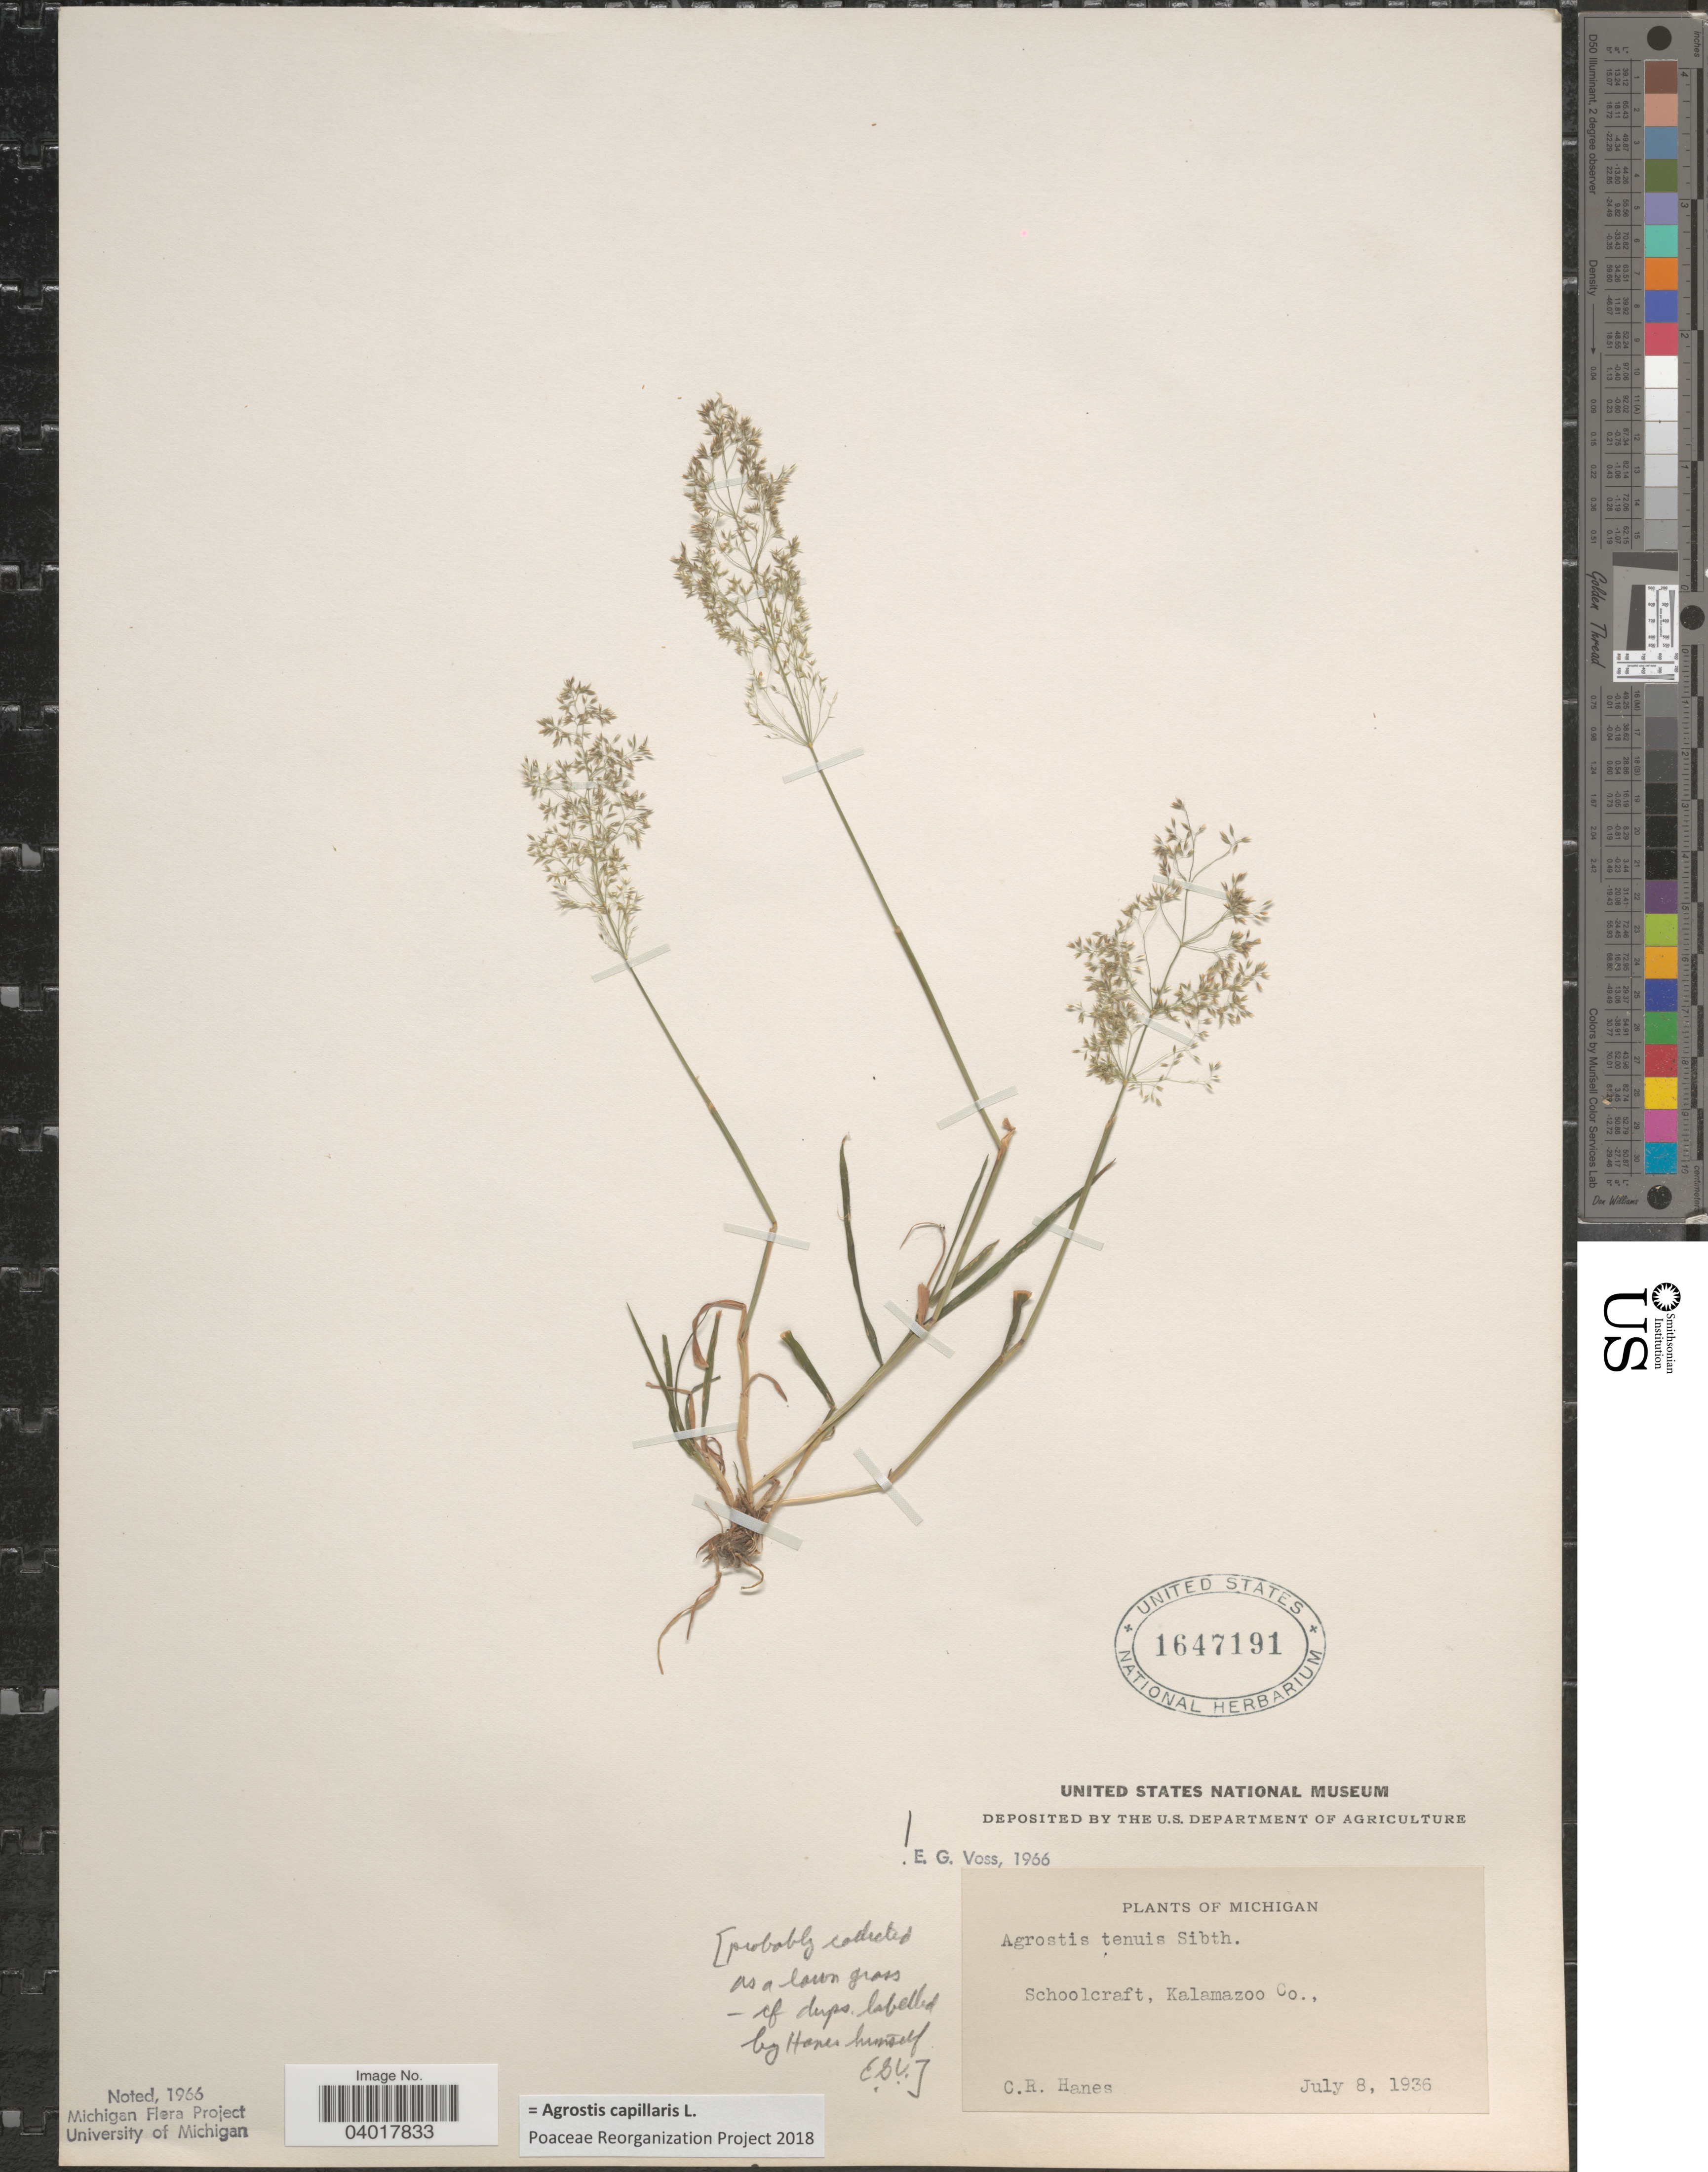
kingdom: Plantae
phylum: Tracheophyta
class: Liliopsida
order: Poales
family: Poaceae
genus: Agrostis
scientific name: Agrostis capillaris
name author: L.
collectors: C. Hanes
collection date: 1936-07-08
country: United States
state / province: Michigan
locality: Schoolcraft, Kalamazoo Co.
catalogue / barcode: US 1647191